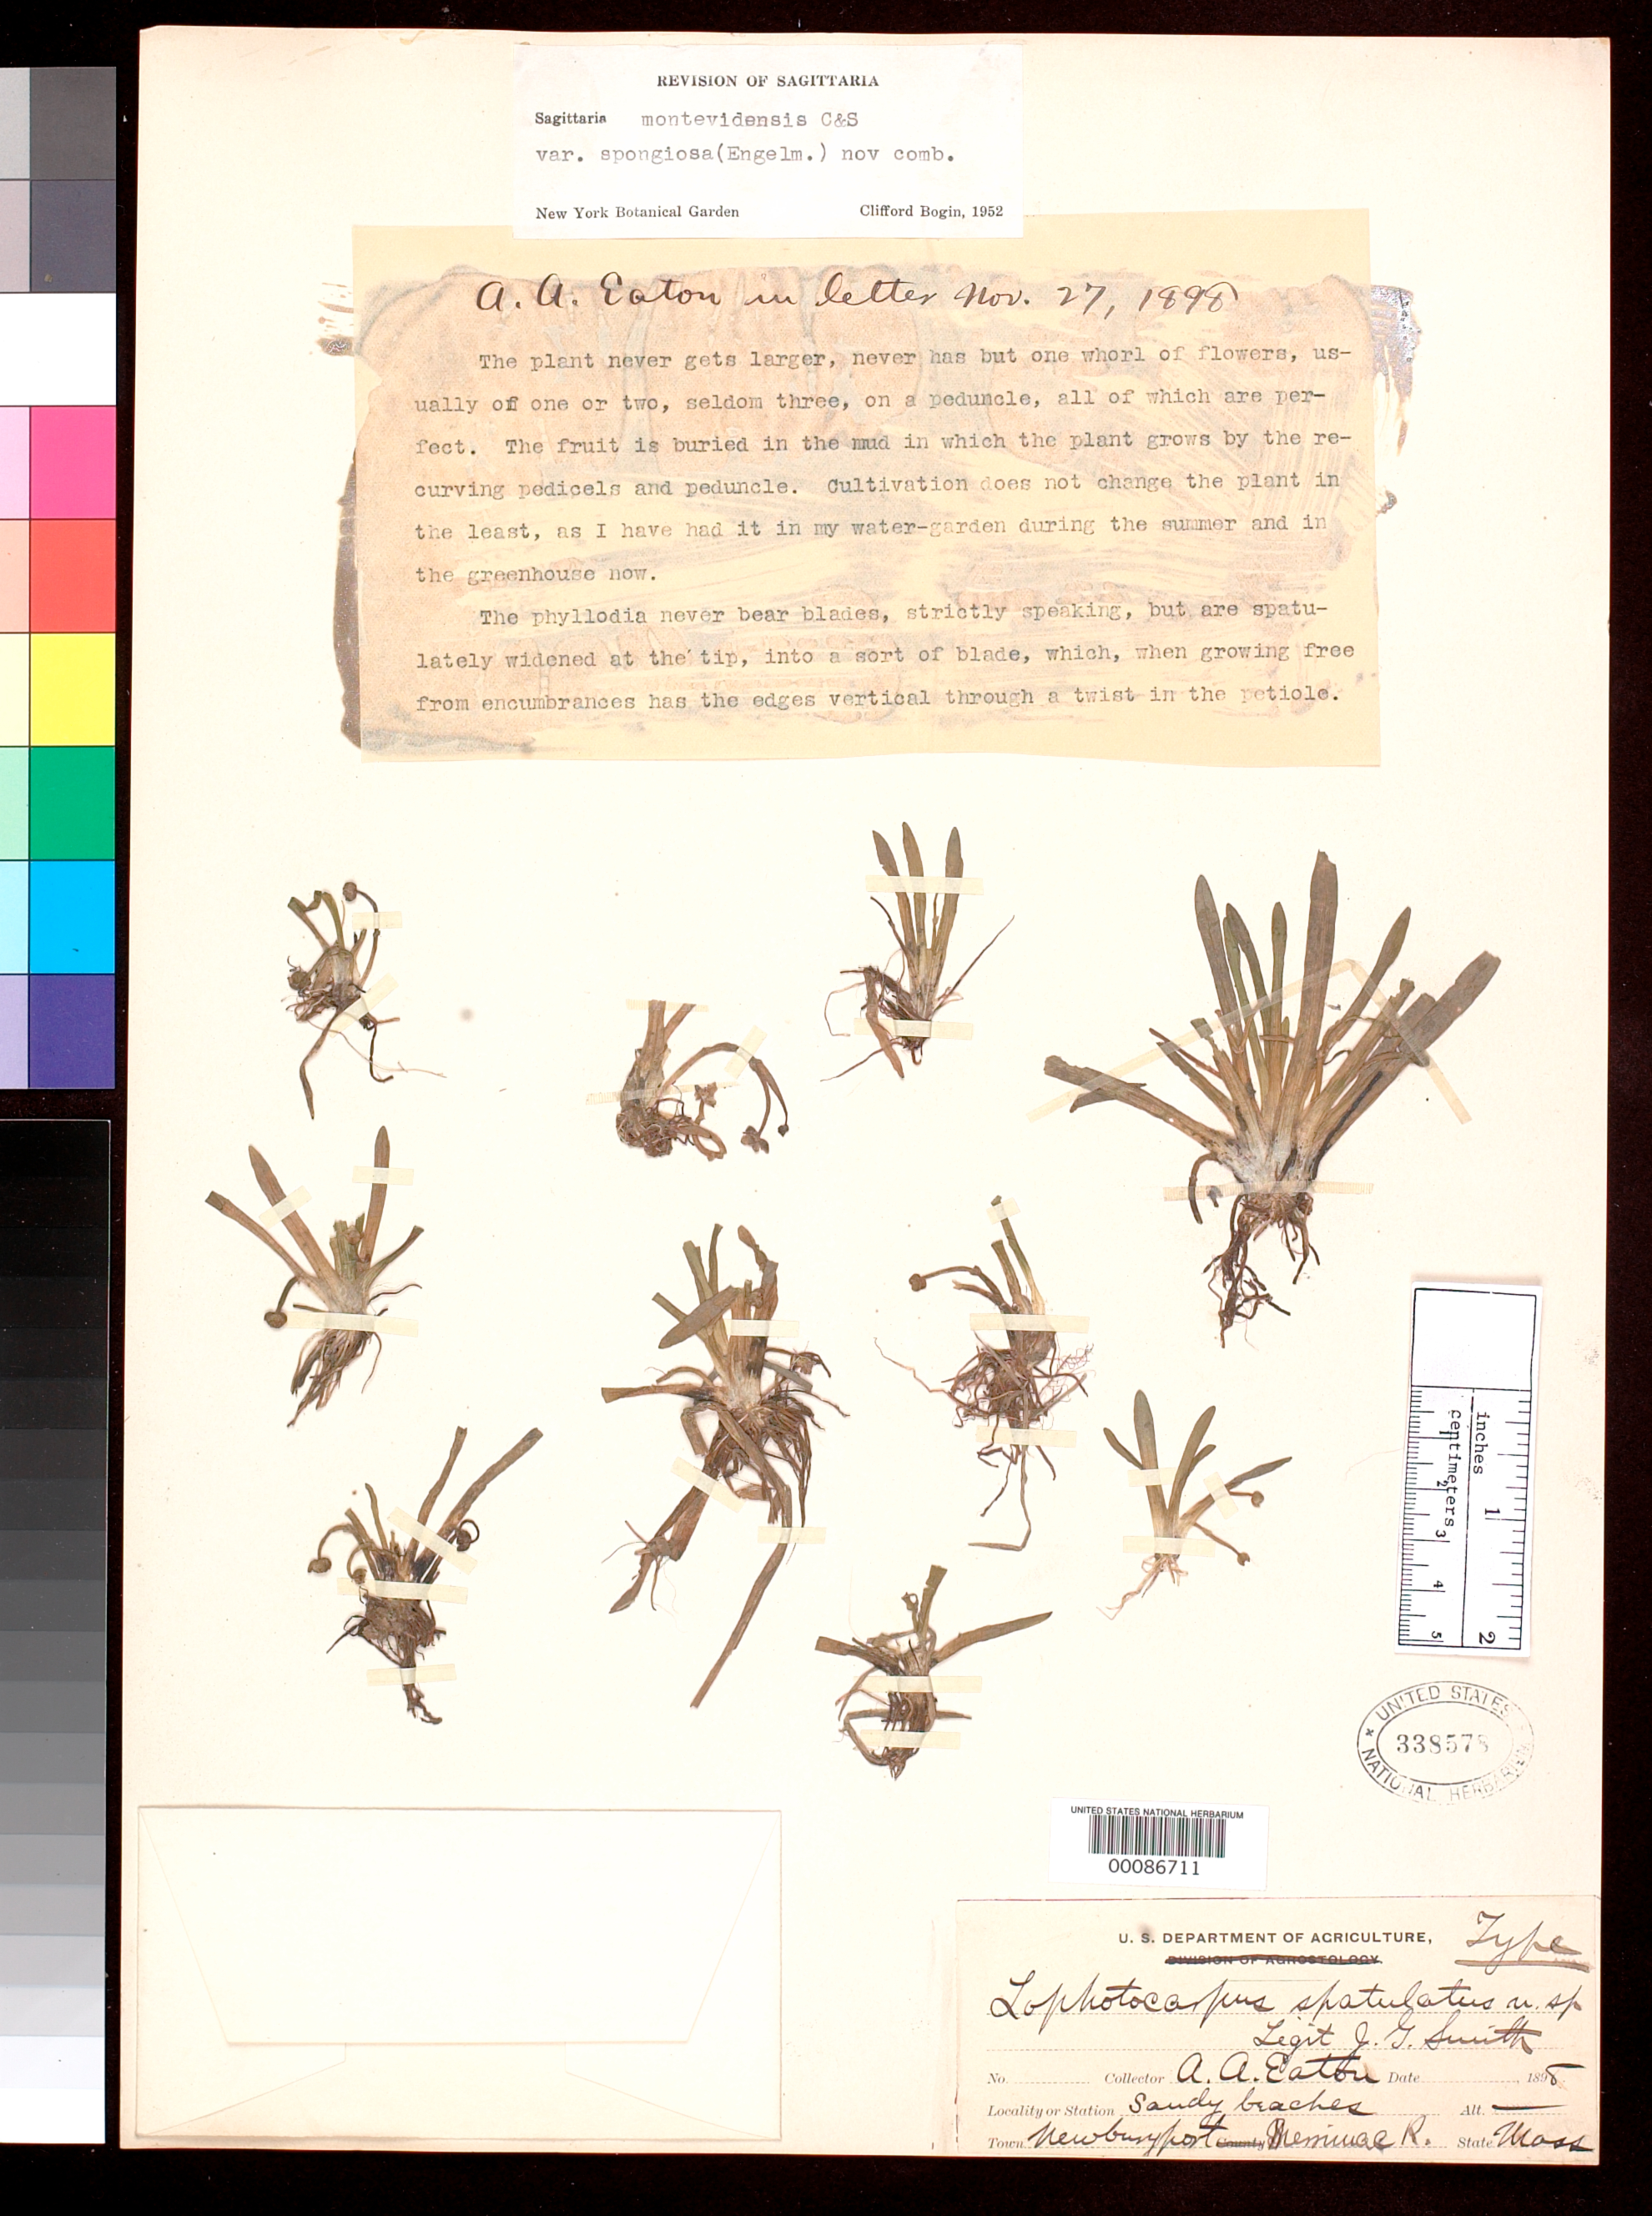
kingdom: Plantae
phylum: Tracheophyta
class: Liliopsida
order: Alismatales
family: Alismataceae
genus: Lophotocarpus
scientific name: Lophotocarpus spatulatus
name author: J.G. Sm.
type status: Type Collection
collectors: A. A. Eaton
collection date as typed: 1898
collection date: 1898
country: United States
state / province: Massachusetts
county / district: Essex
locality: Newburyport, Merrimac River.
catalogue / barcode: US 338578